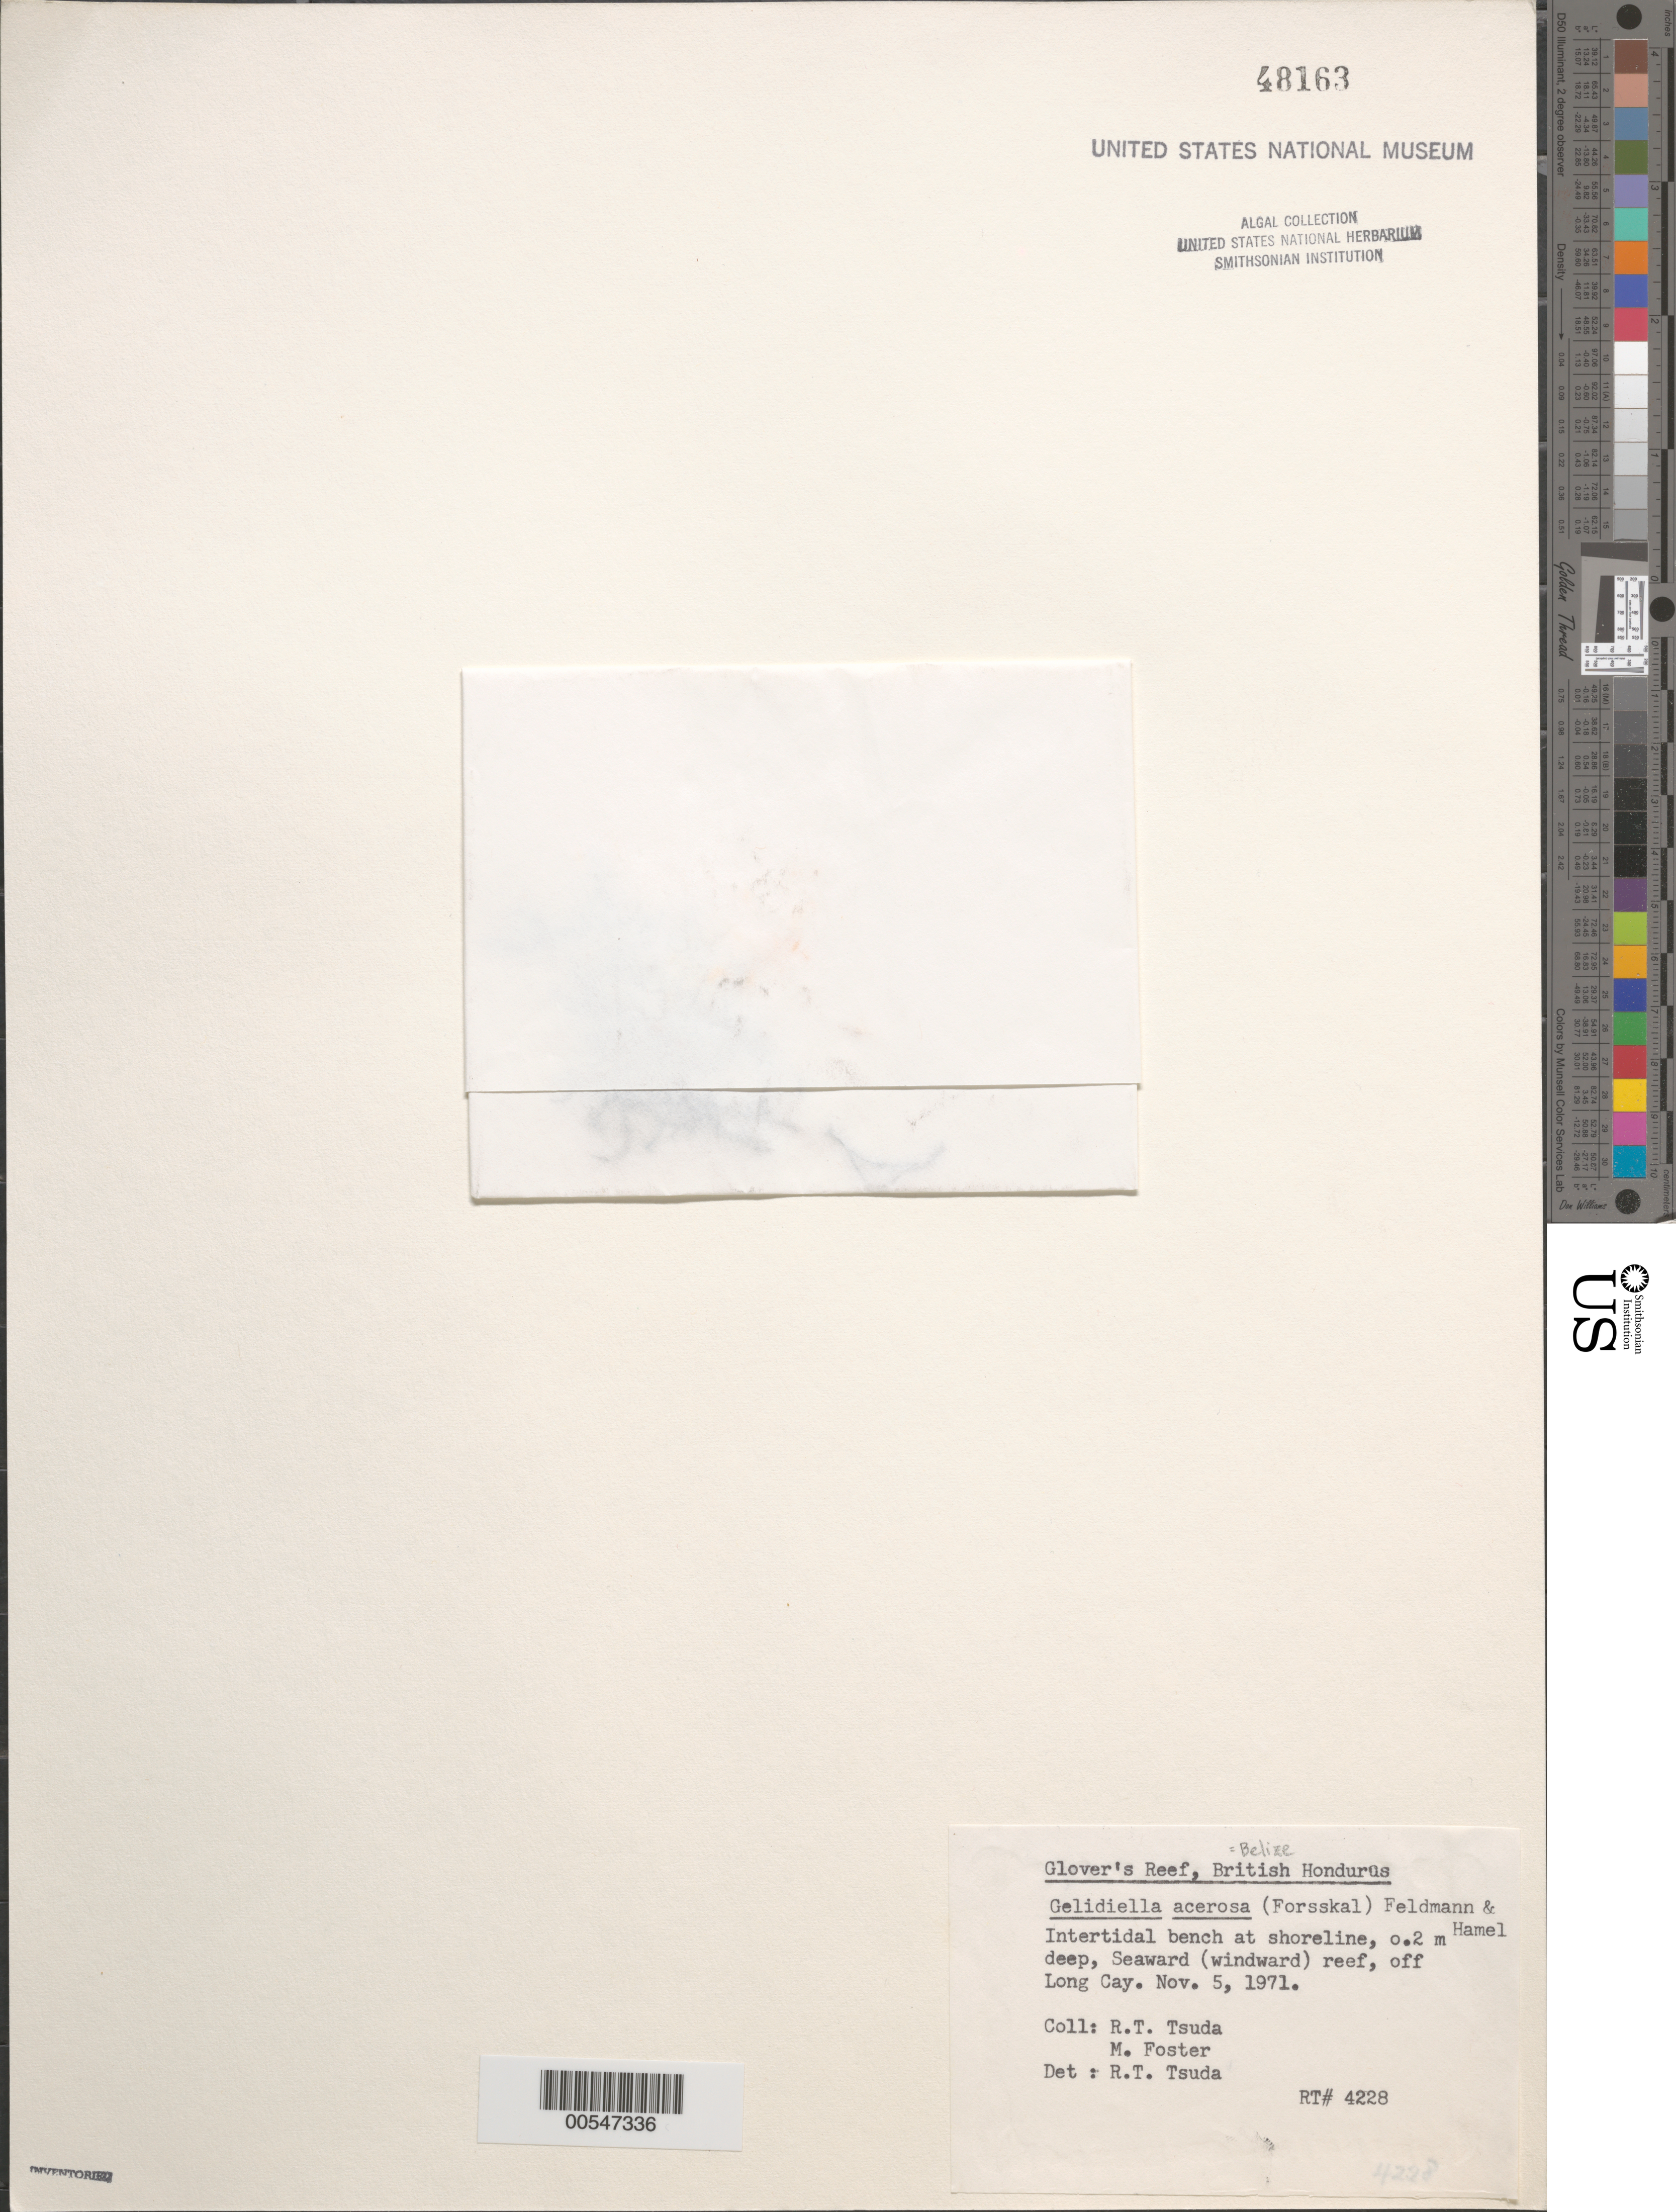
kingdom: Plantae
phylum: Rhodophyta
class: Florideophyceae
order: Gelidiales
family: Gelidiellaceae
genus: Gelidiella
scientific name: Gelidiella acerosa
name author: (Forssk.) Feldmann & G. Hamel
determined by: Tsuda, R. T.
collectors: R. Tsuda & M. Foster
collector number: Rt 4228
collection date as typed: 05 Nov 1971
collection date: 1971-11-05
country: Belize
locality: Glover's Reef, off Long Cay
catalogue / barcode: US 48163